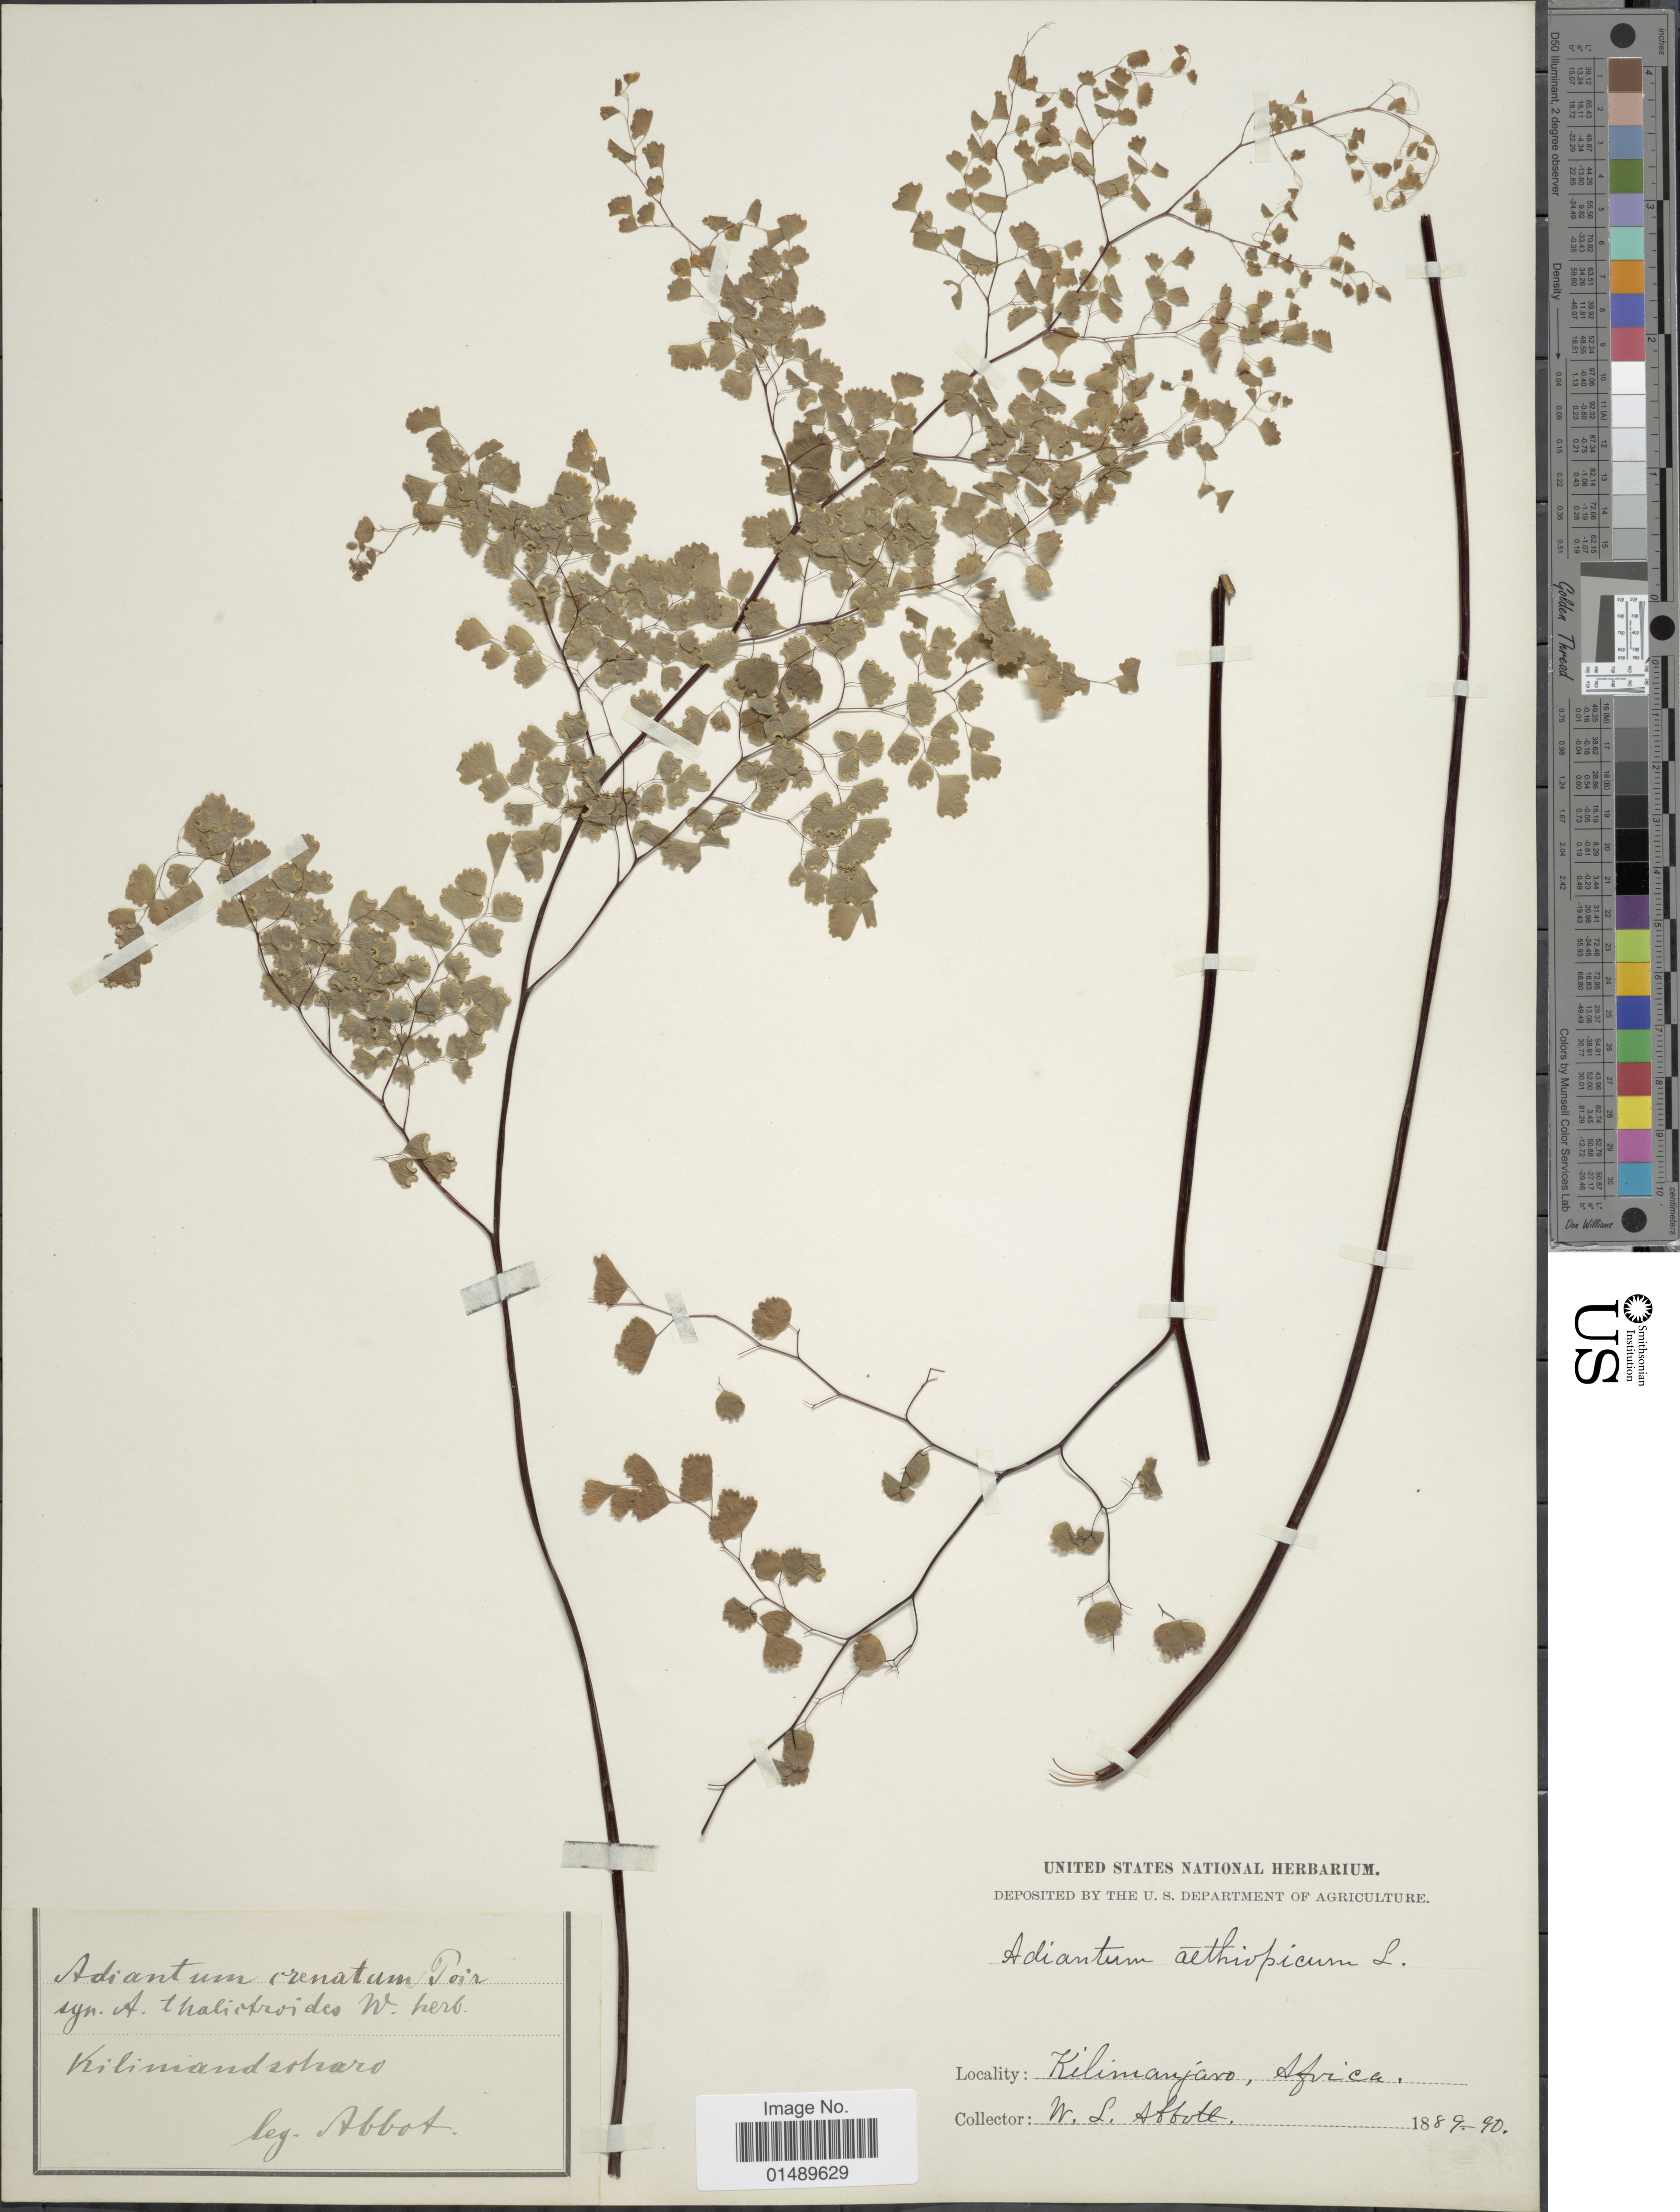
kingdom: Plantae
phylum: Tracheophyta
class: Polypodiopsida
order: Polypodiales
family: Pteridaceae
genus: Adiantum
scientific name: Adiantum poiretii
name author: Wikstr.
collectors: W. L. Abbott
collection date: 1889/1890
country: Tanzania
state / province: Kilimanjaro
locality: Africa, Kilimanjaro.